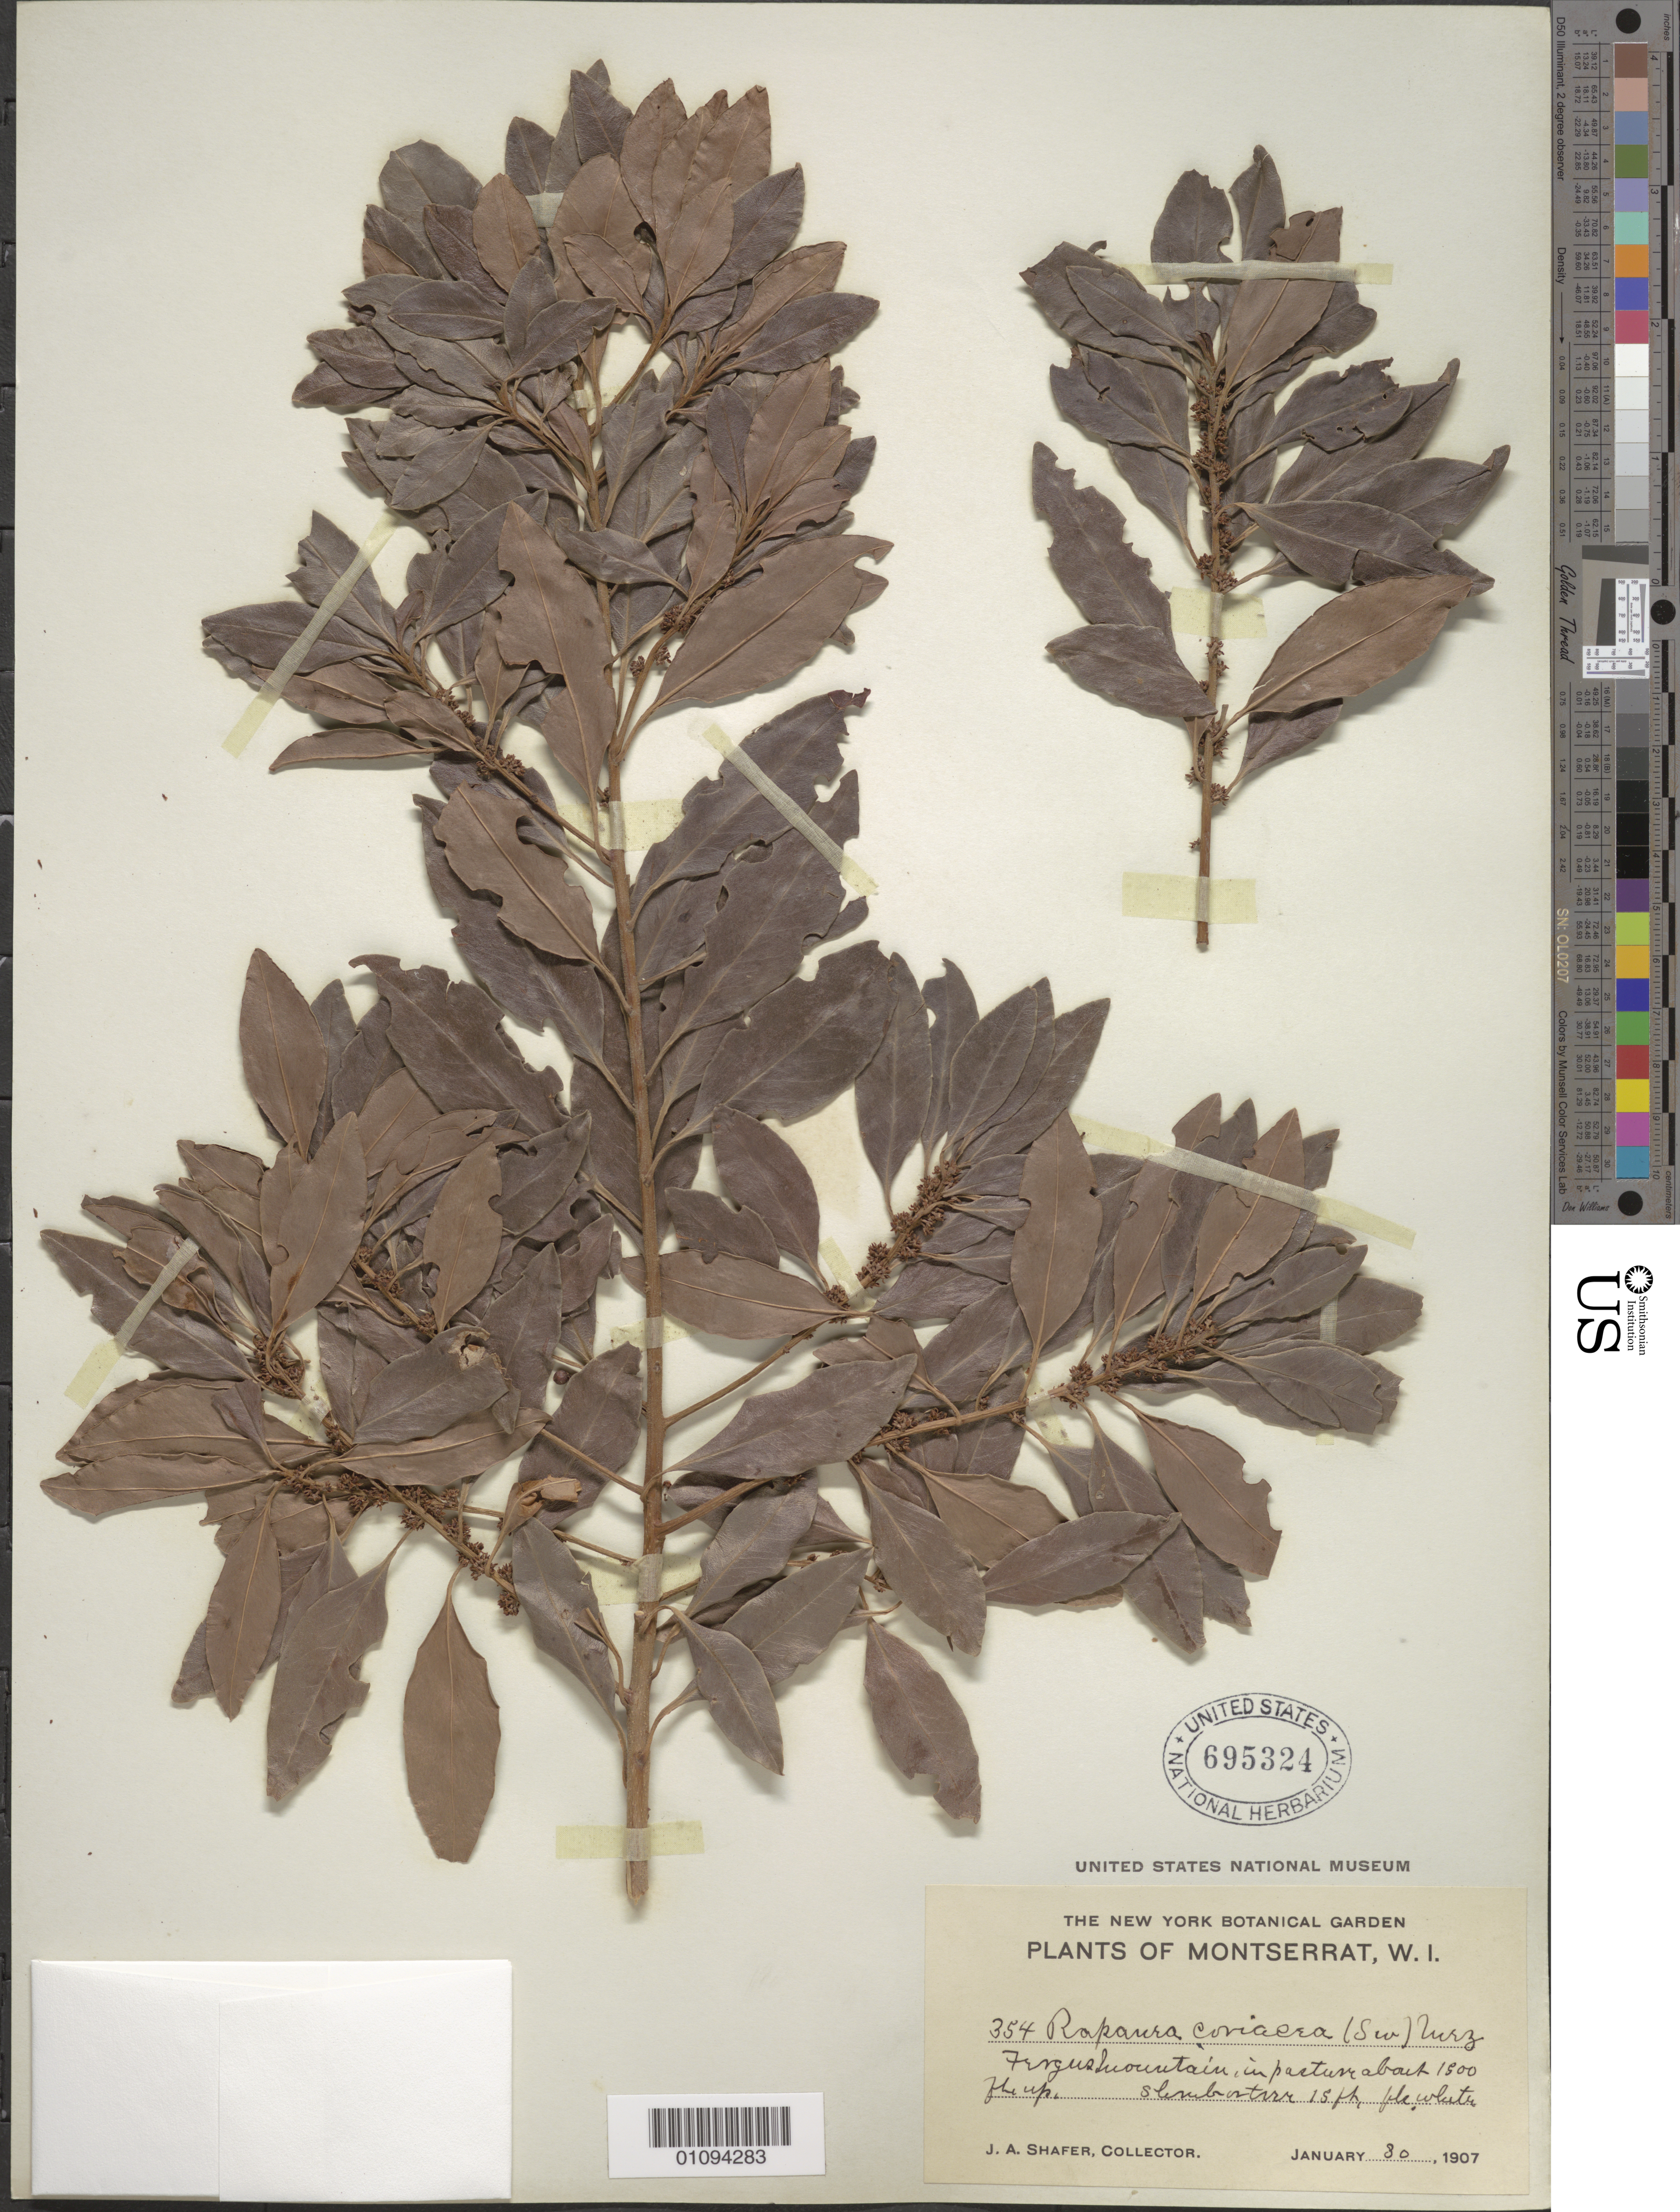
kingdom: Plantae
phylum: Tracheophyta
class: Magnoliopsida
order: Ericales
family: Primulaceae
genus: Myrsine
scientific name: Myrsine coriacea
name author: (Sw.) R. Br. ex Roem. & Schult.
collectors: J. A. Shafer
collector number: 354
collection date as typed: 30 Jan 1907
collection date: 1907-01-30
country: Montserrat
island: Montserrat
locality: Fergus Mountain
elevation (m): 457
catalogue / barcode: US 695324